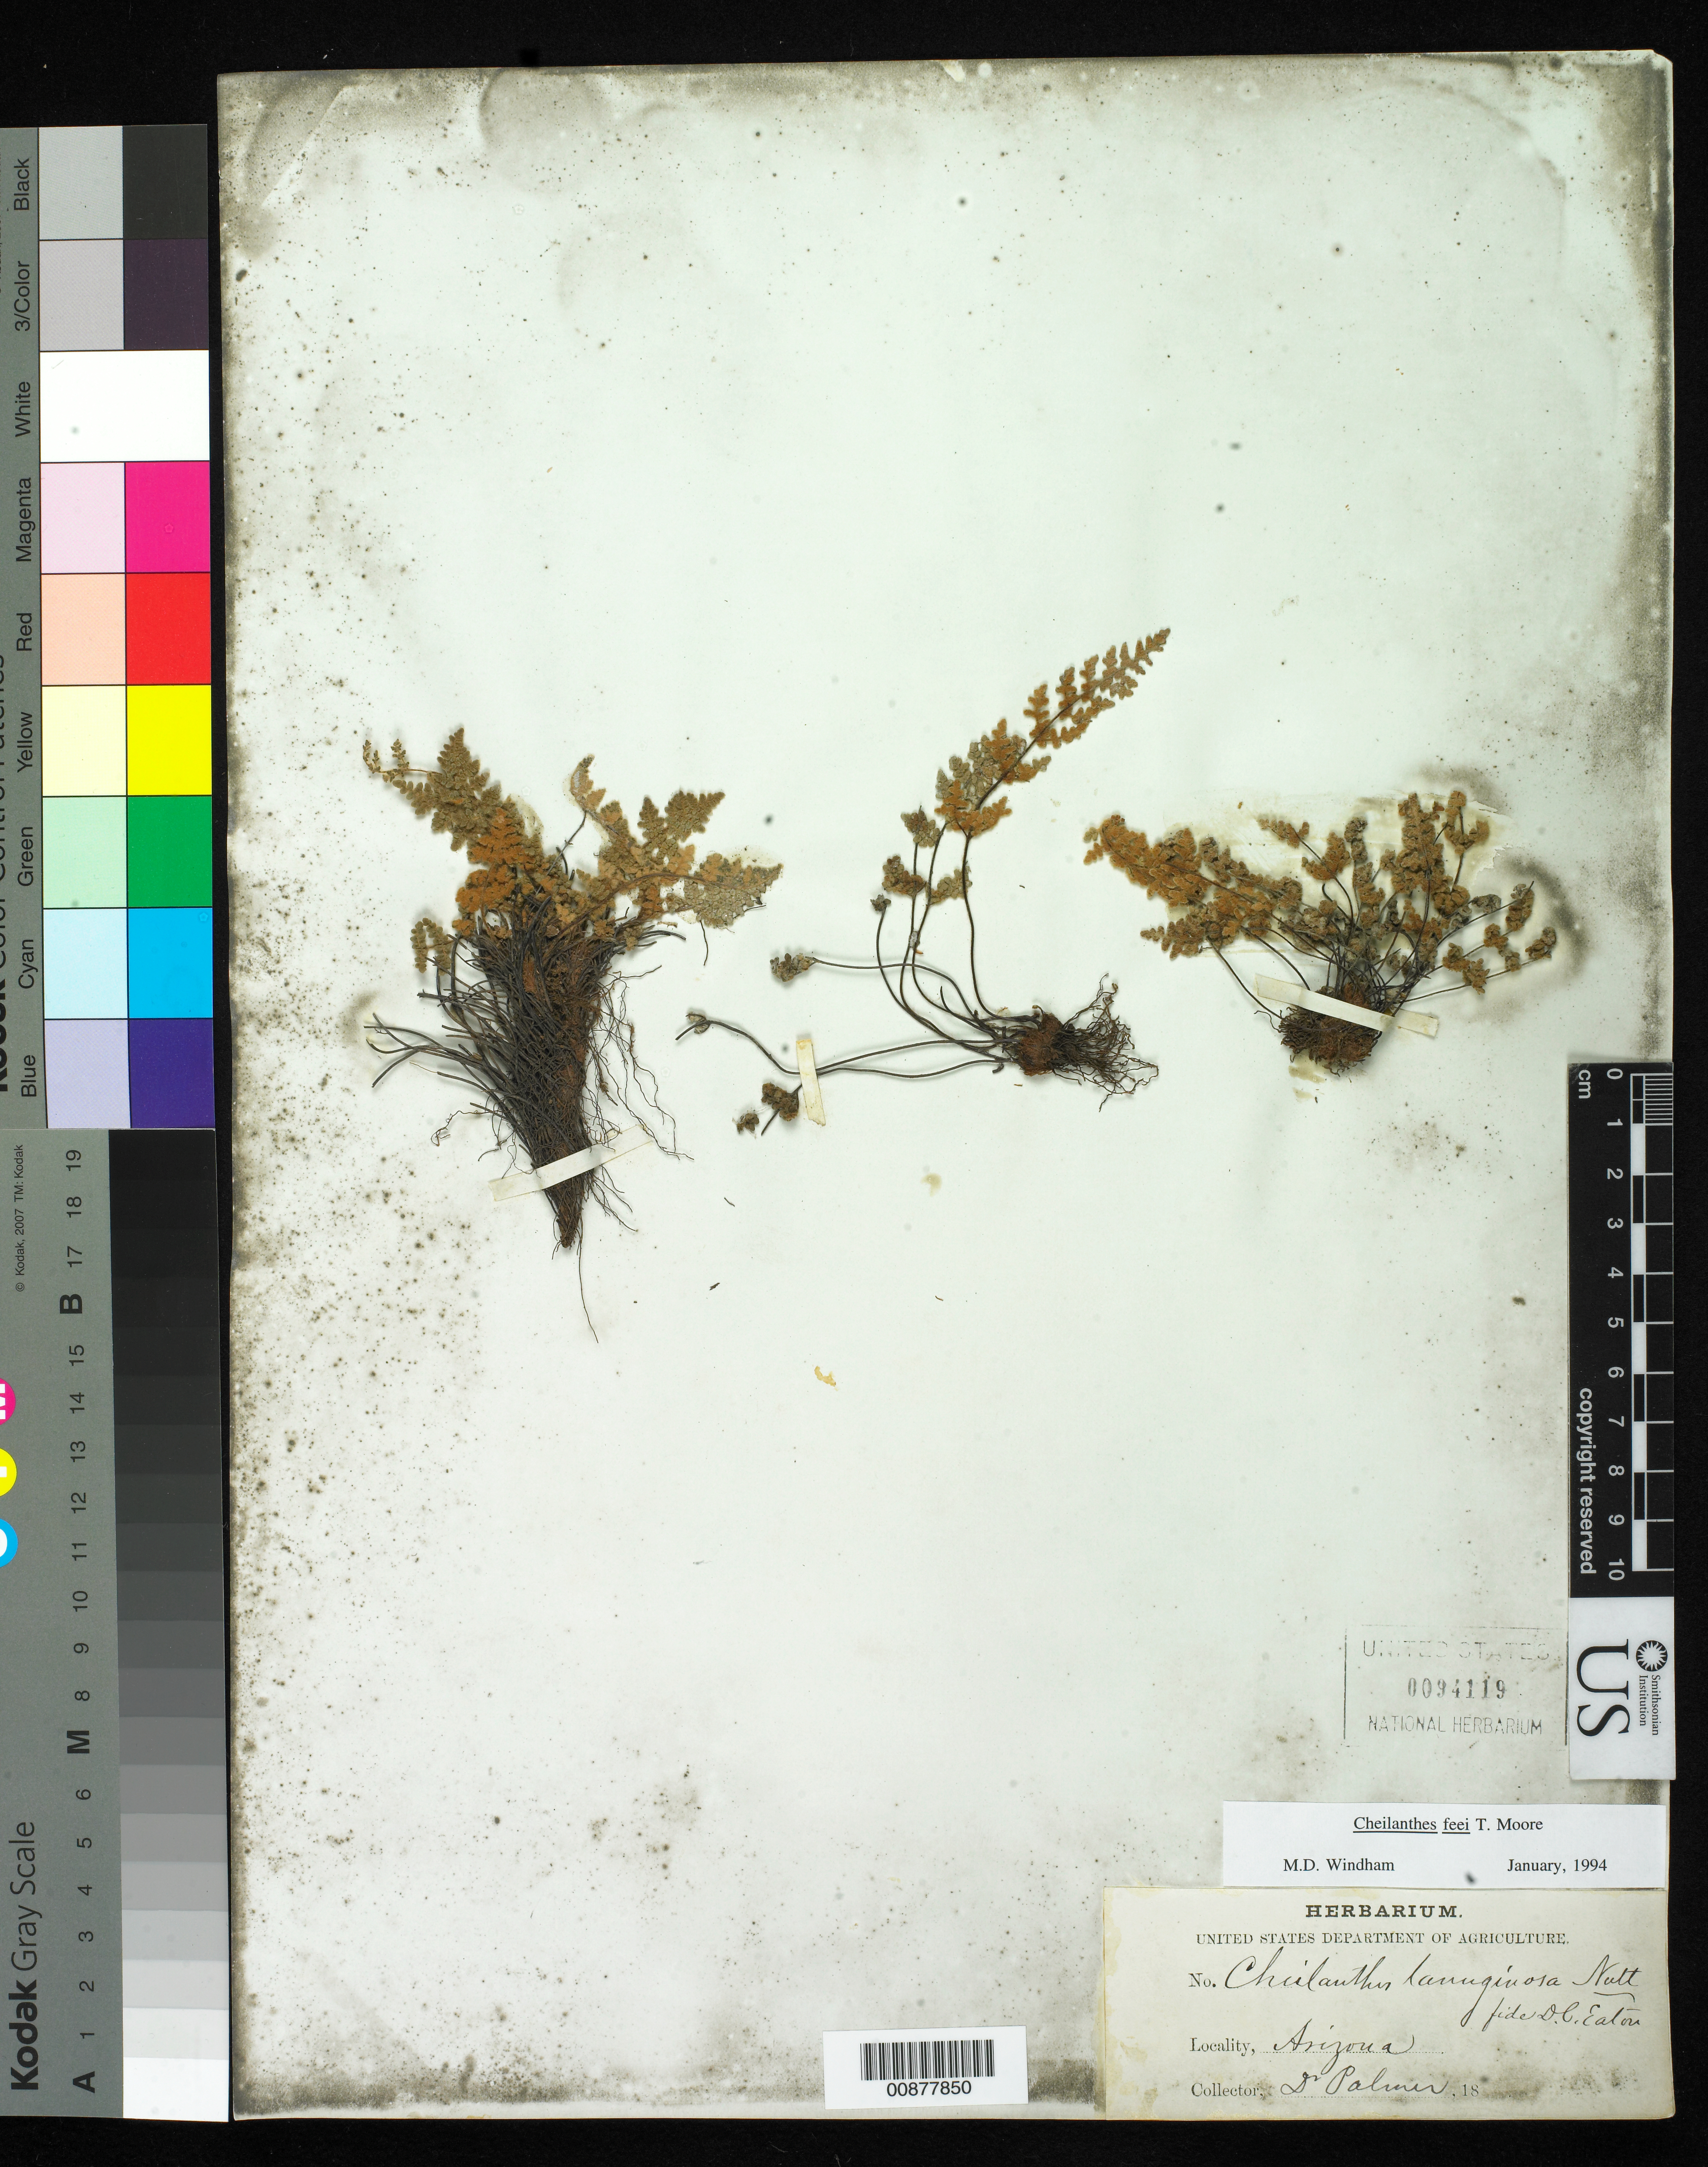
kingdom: Plantae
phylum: Tracheophyta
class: Polypodiopsida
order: Polypodiales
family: Pteridaceae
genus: Cheilanthes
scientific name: Cheilanthes gracilis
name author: (Fée) Mett. ex Riehl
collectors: E. Palmer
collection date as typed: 18--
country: United States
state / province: Arizona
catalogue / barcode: US 94119